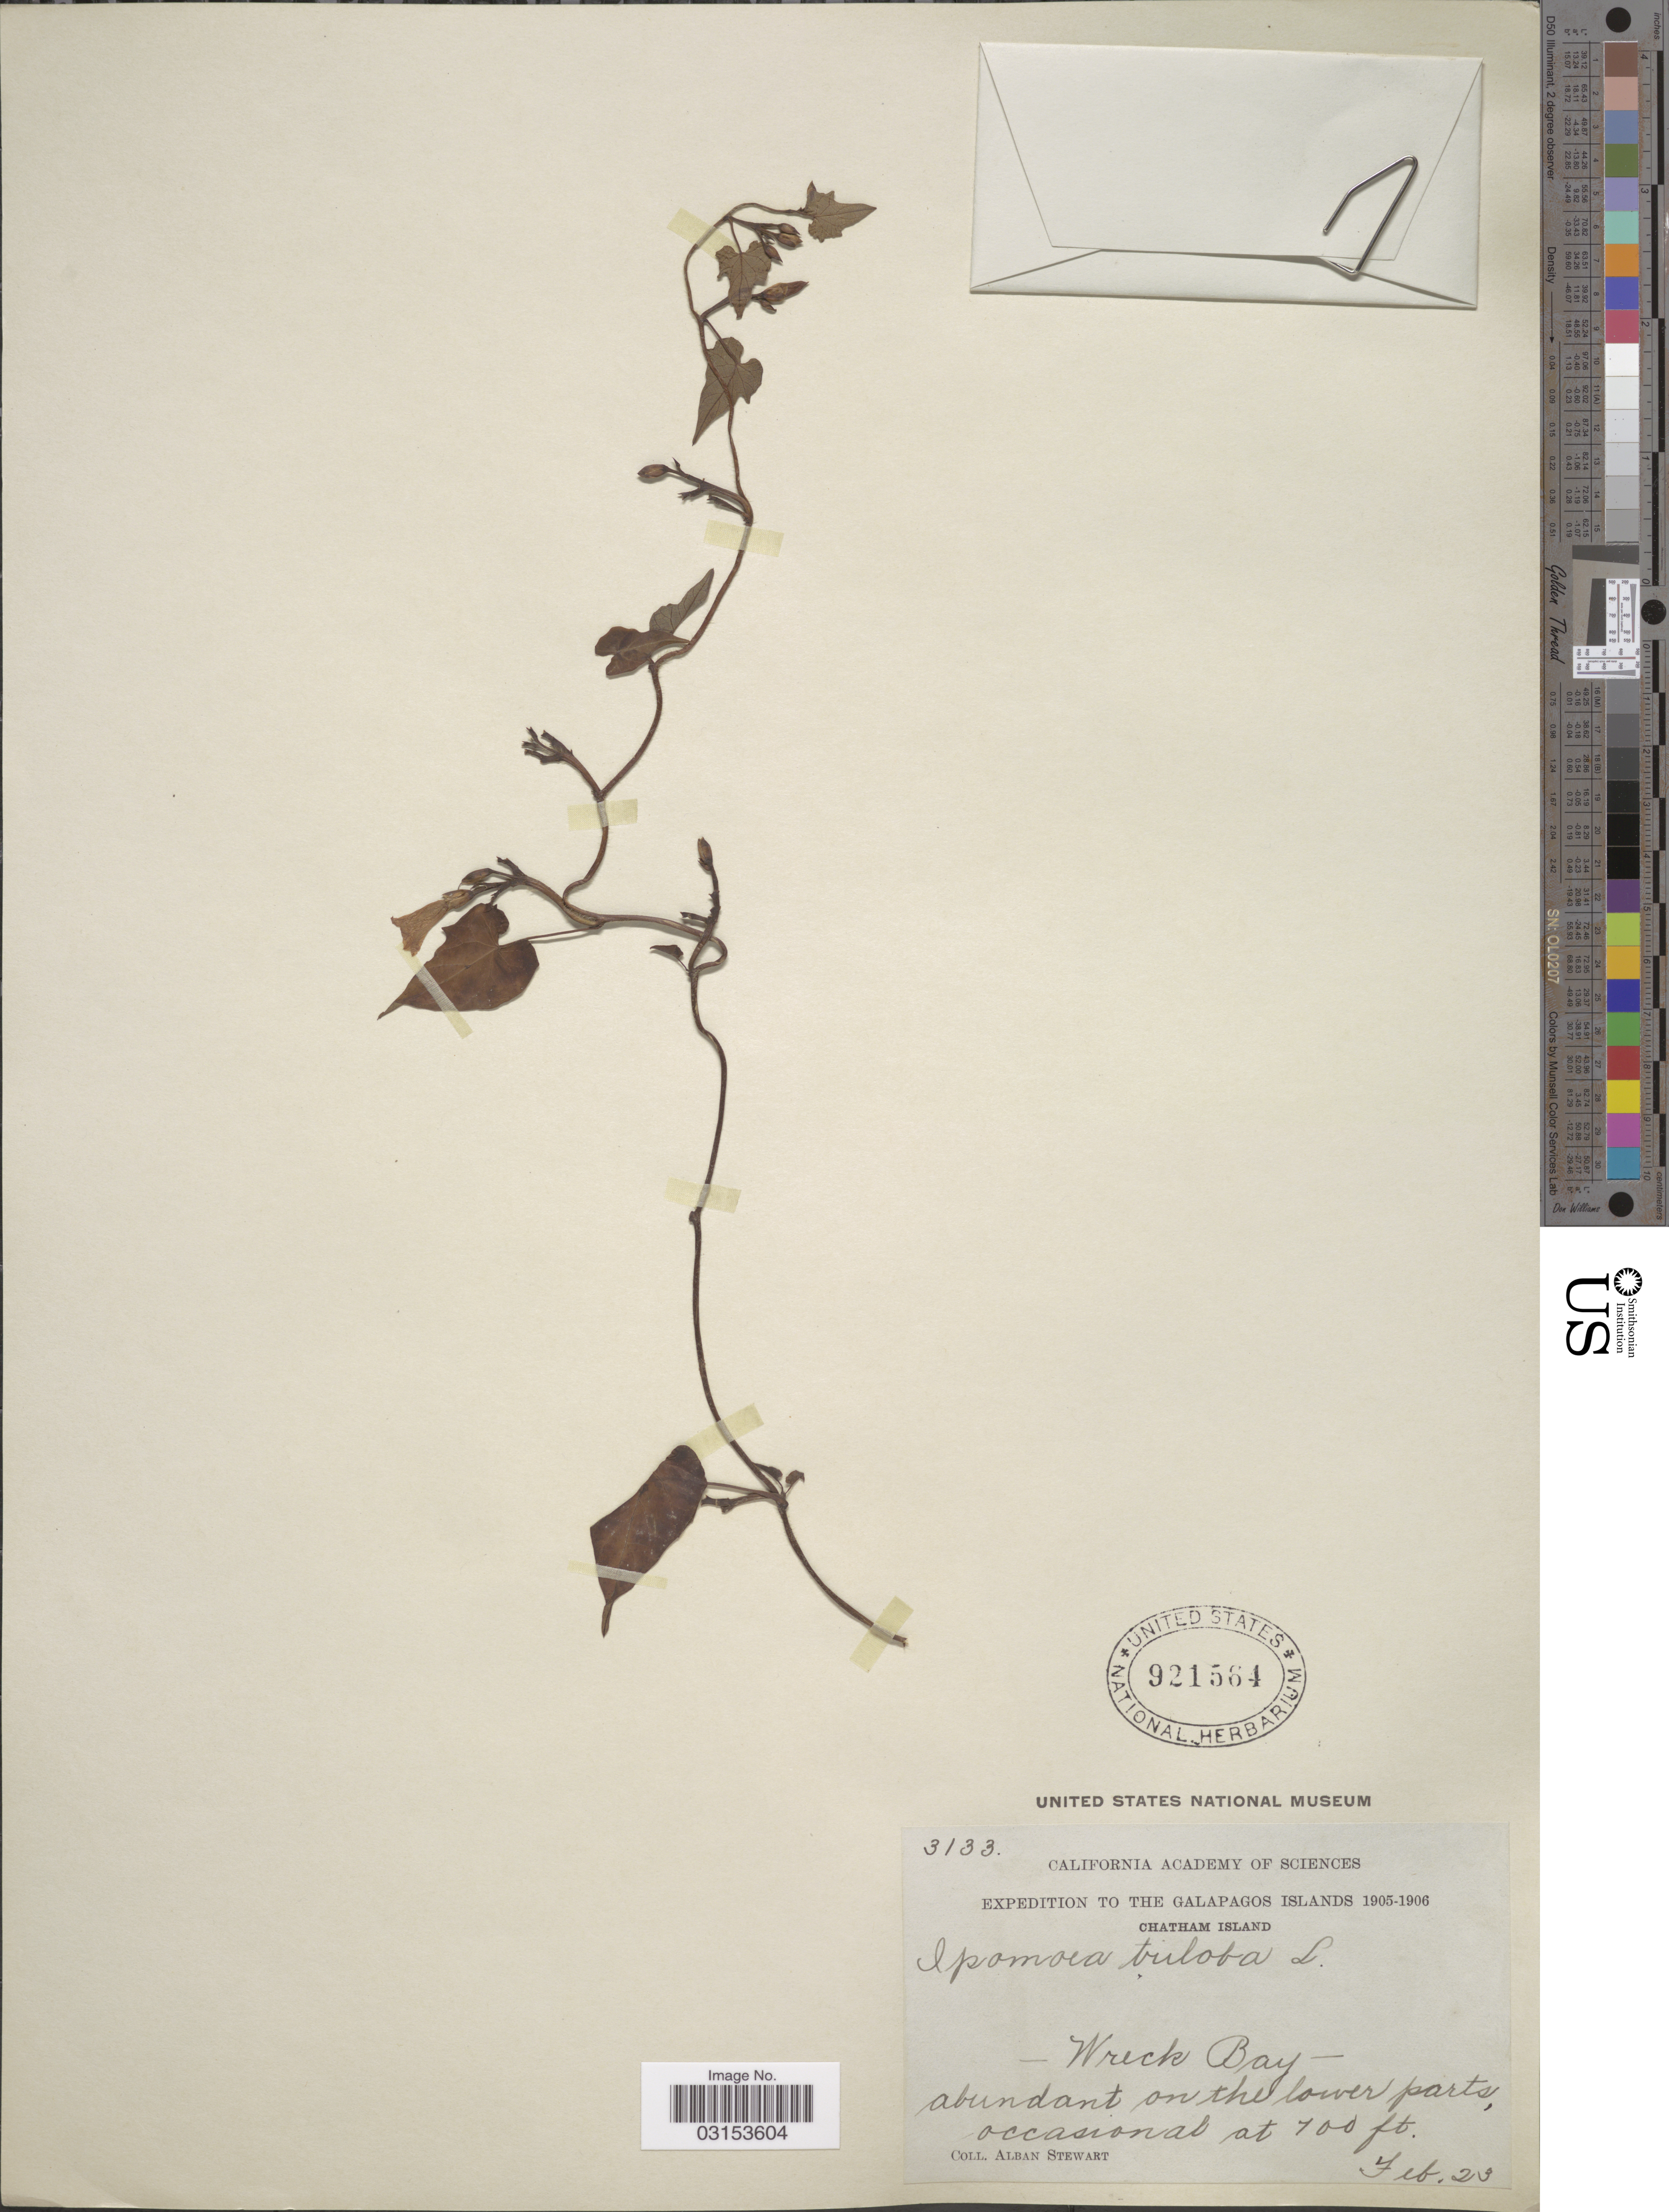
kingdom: Plantae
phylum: Tracheophyta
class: Magnoliopsida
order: Solanales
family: Convolvulaceae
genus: Ipomoea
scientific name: Ipomoea triloba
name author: L.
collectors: A. Stewart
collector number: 3133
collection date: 1905-02-23/1906-02-23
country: Ecuador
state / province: Colón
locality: The Galapagos Islands, Chatham Island. Wreck Bay.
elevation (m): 213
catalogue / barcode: US 921564